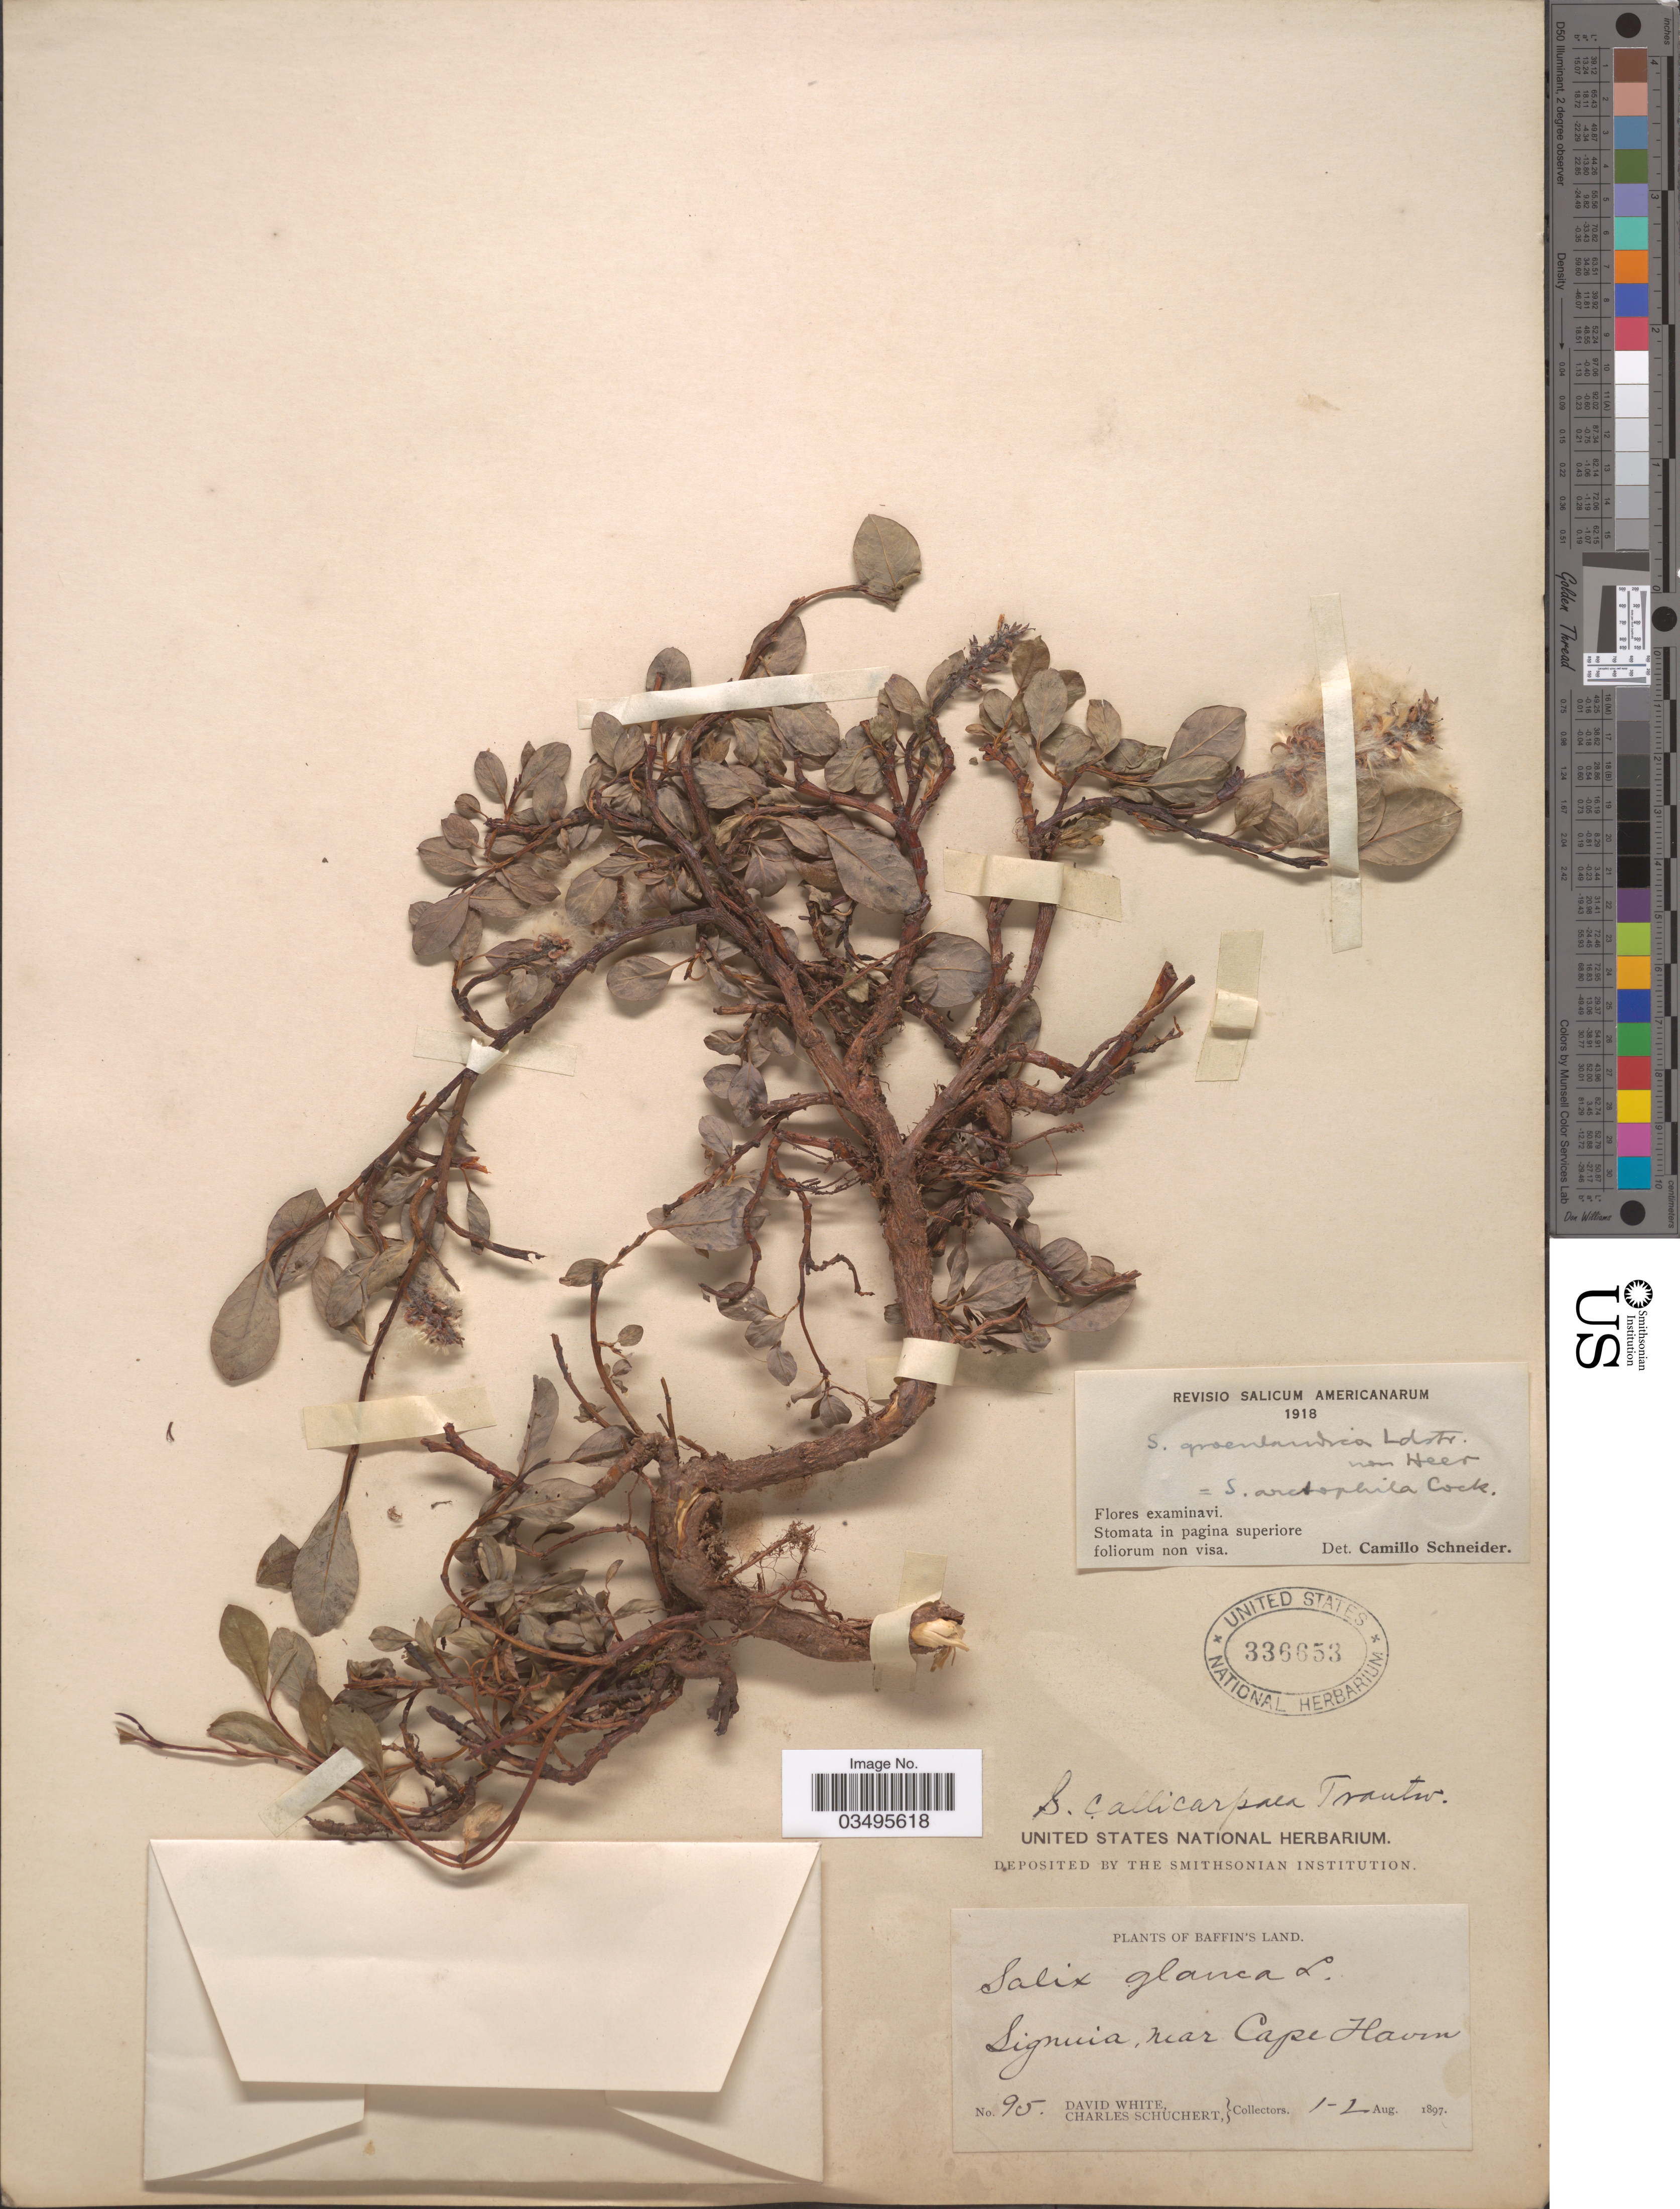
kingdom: Plantae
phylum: Tracheophyta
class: Magnoliopsida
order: Malpighiales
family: Salicaceae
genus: Salix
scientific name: Salix arctophila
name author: Cockerell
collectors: D. White & C. Schuchert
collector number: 95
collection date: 1897-08-01/1897-08-02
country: Canada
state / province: Nunavut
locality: Baffin's Land. Signuia, near Cape Haven.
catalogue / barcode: US 336653